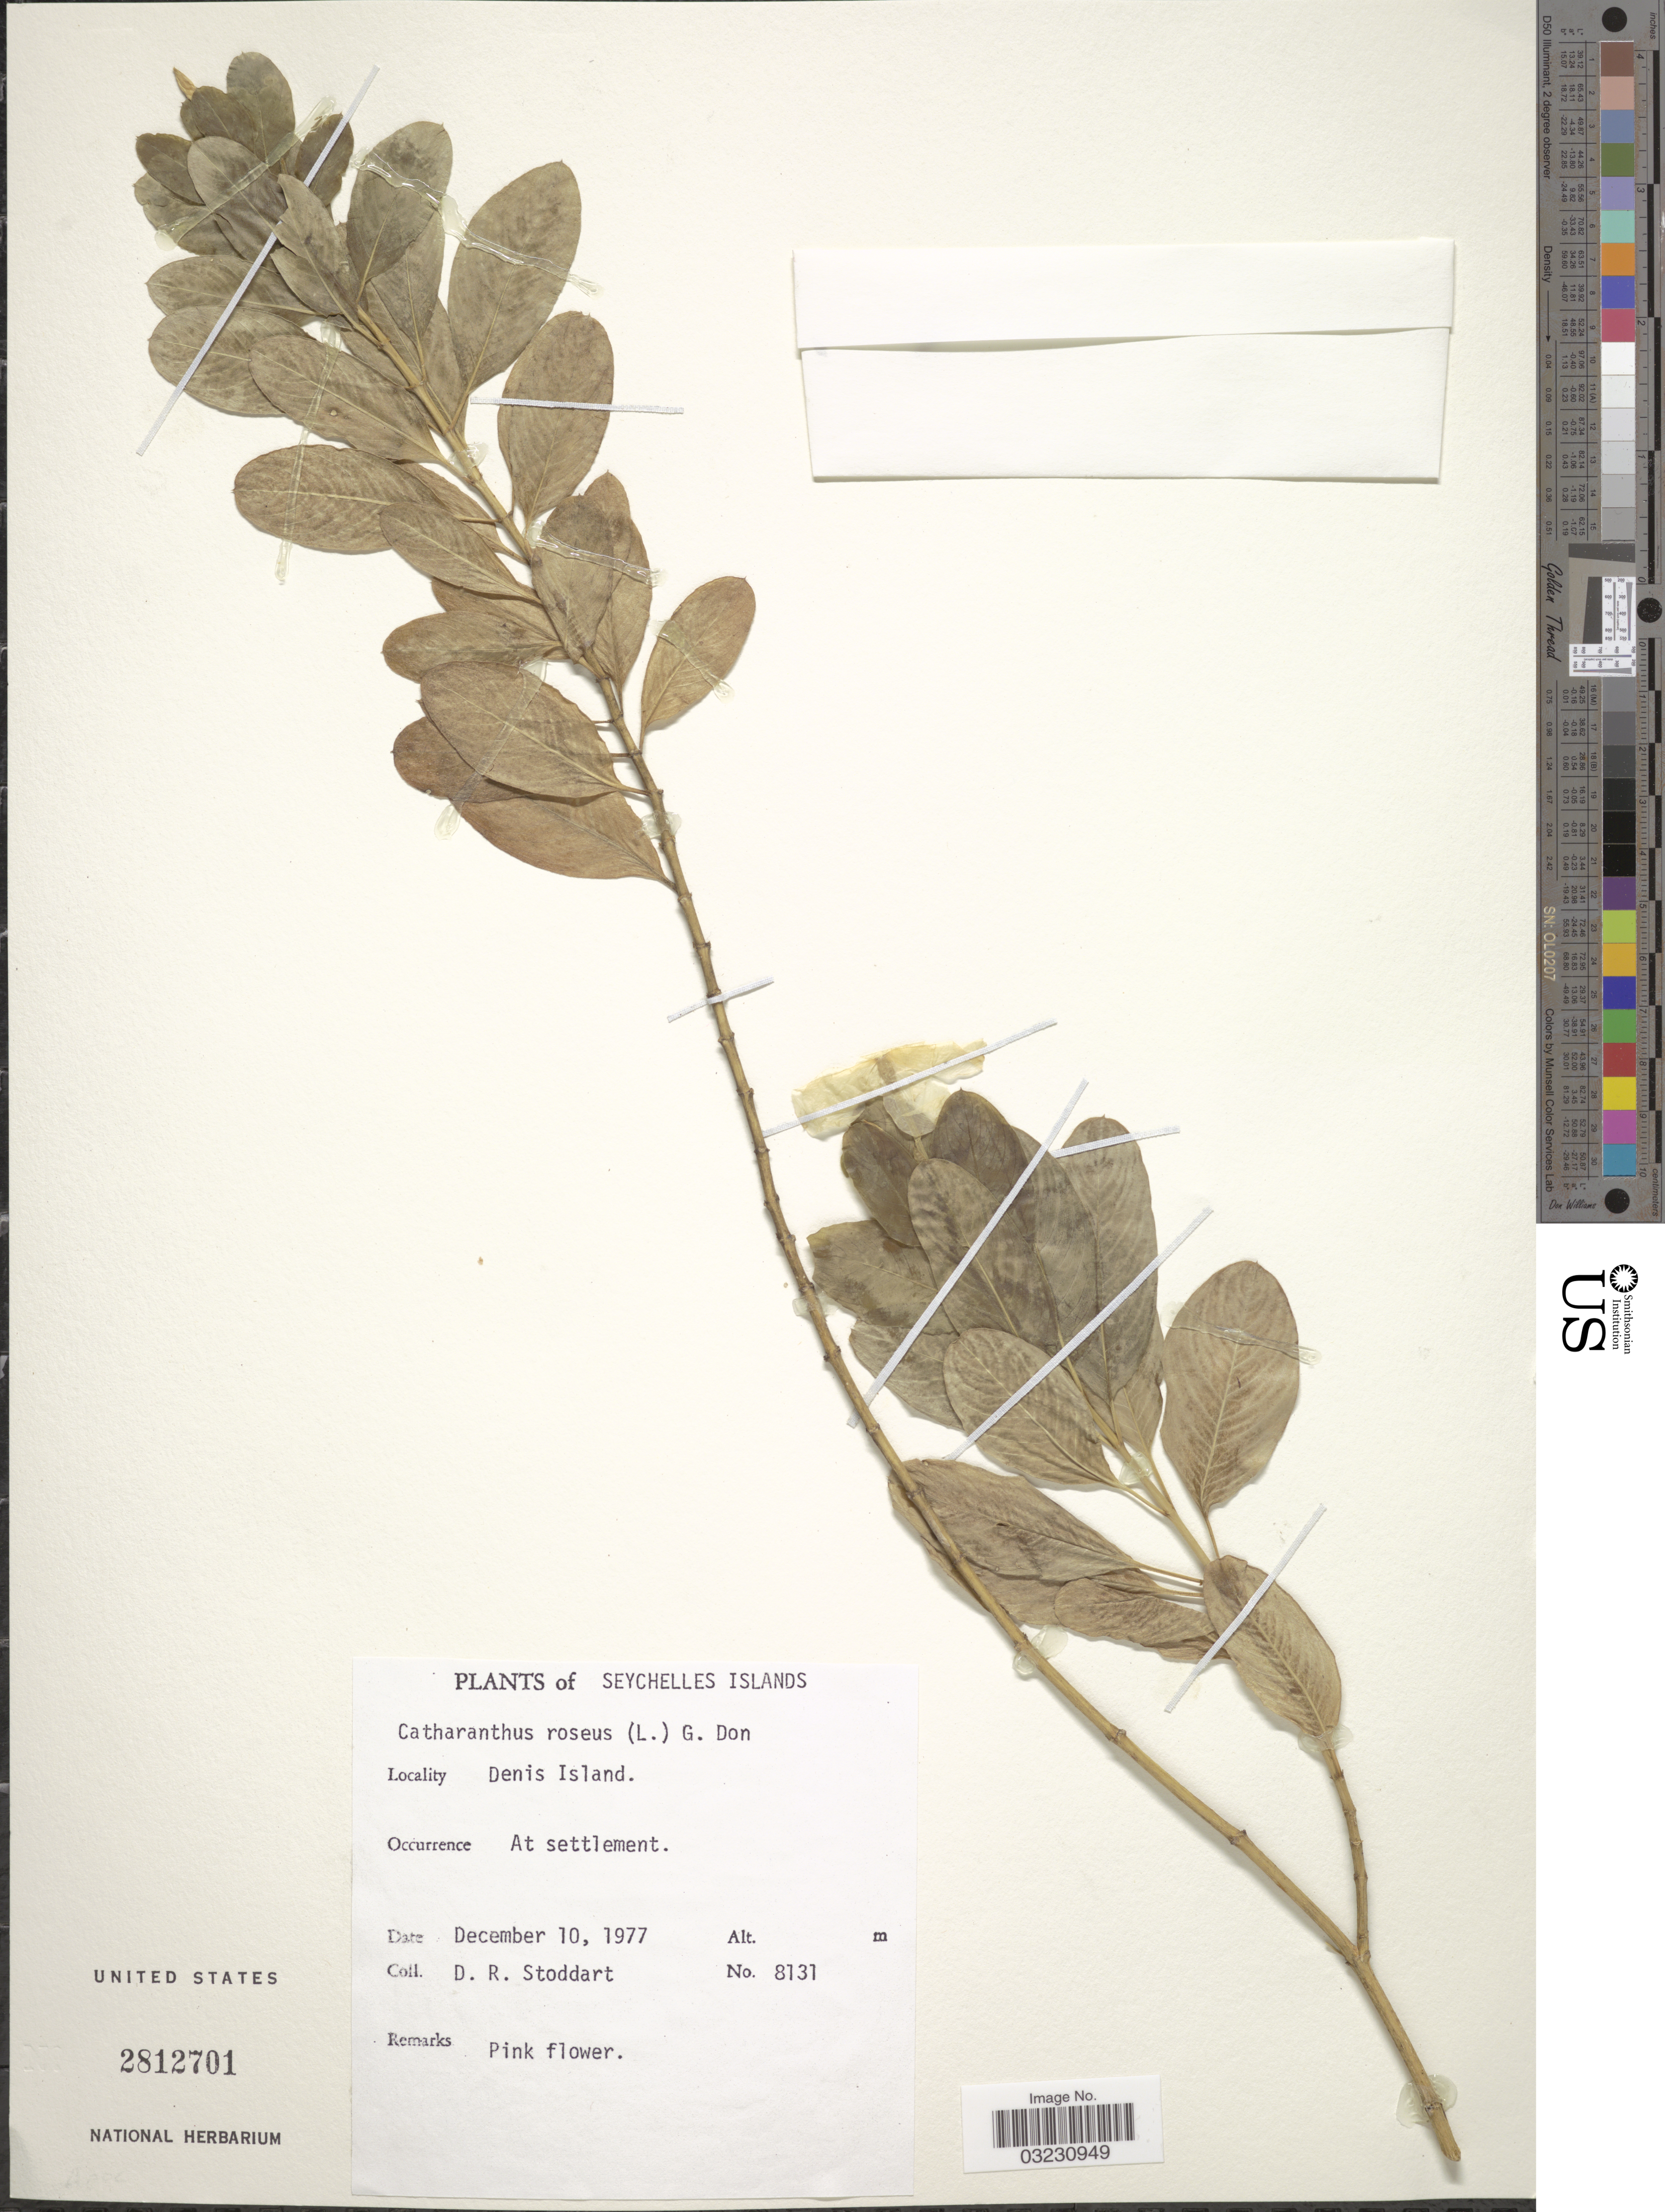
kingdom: Plantae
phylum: Tracheophyta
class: Magnoliopsida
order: Gentianales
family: Apocynaceae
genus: Catharanthus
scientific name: Catharanthus roseus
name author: (L.) G. Don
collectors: D. R. Stoddart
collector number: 8131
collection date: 1977-12-10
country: Seychelles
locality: Denis Island. At settlement.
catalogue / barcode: US 2812701